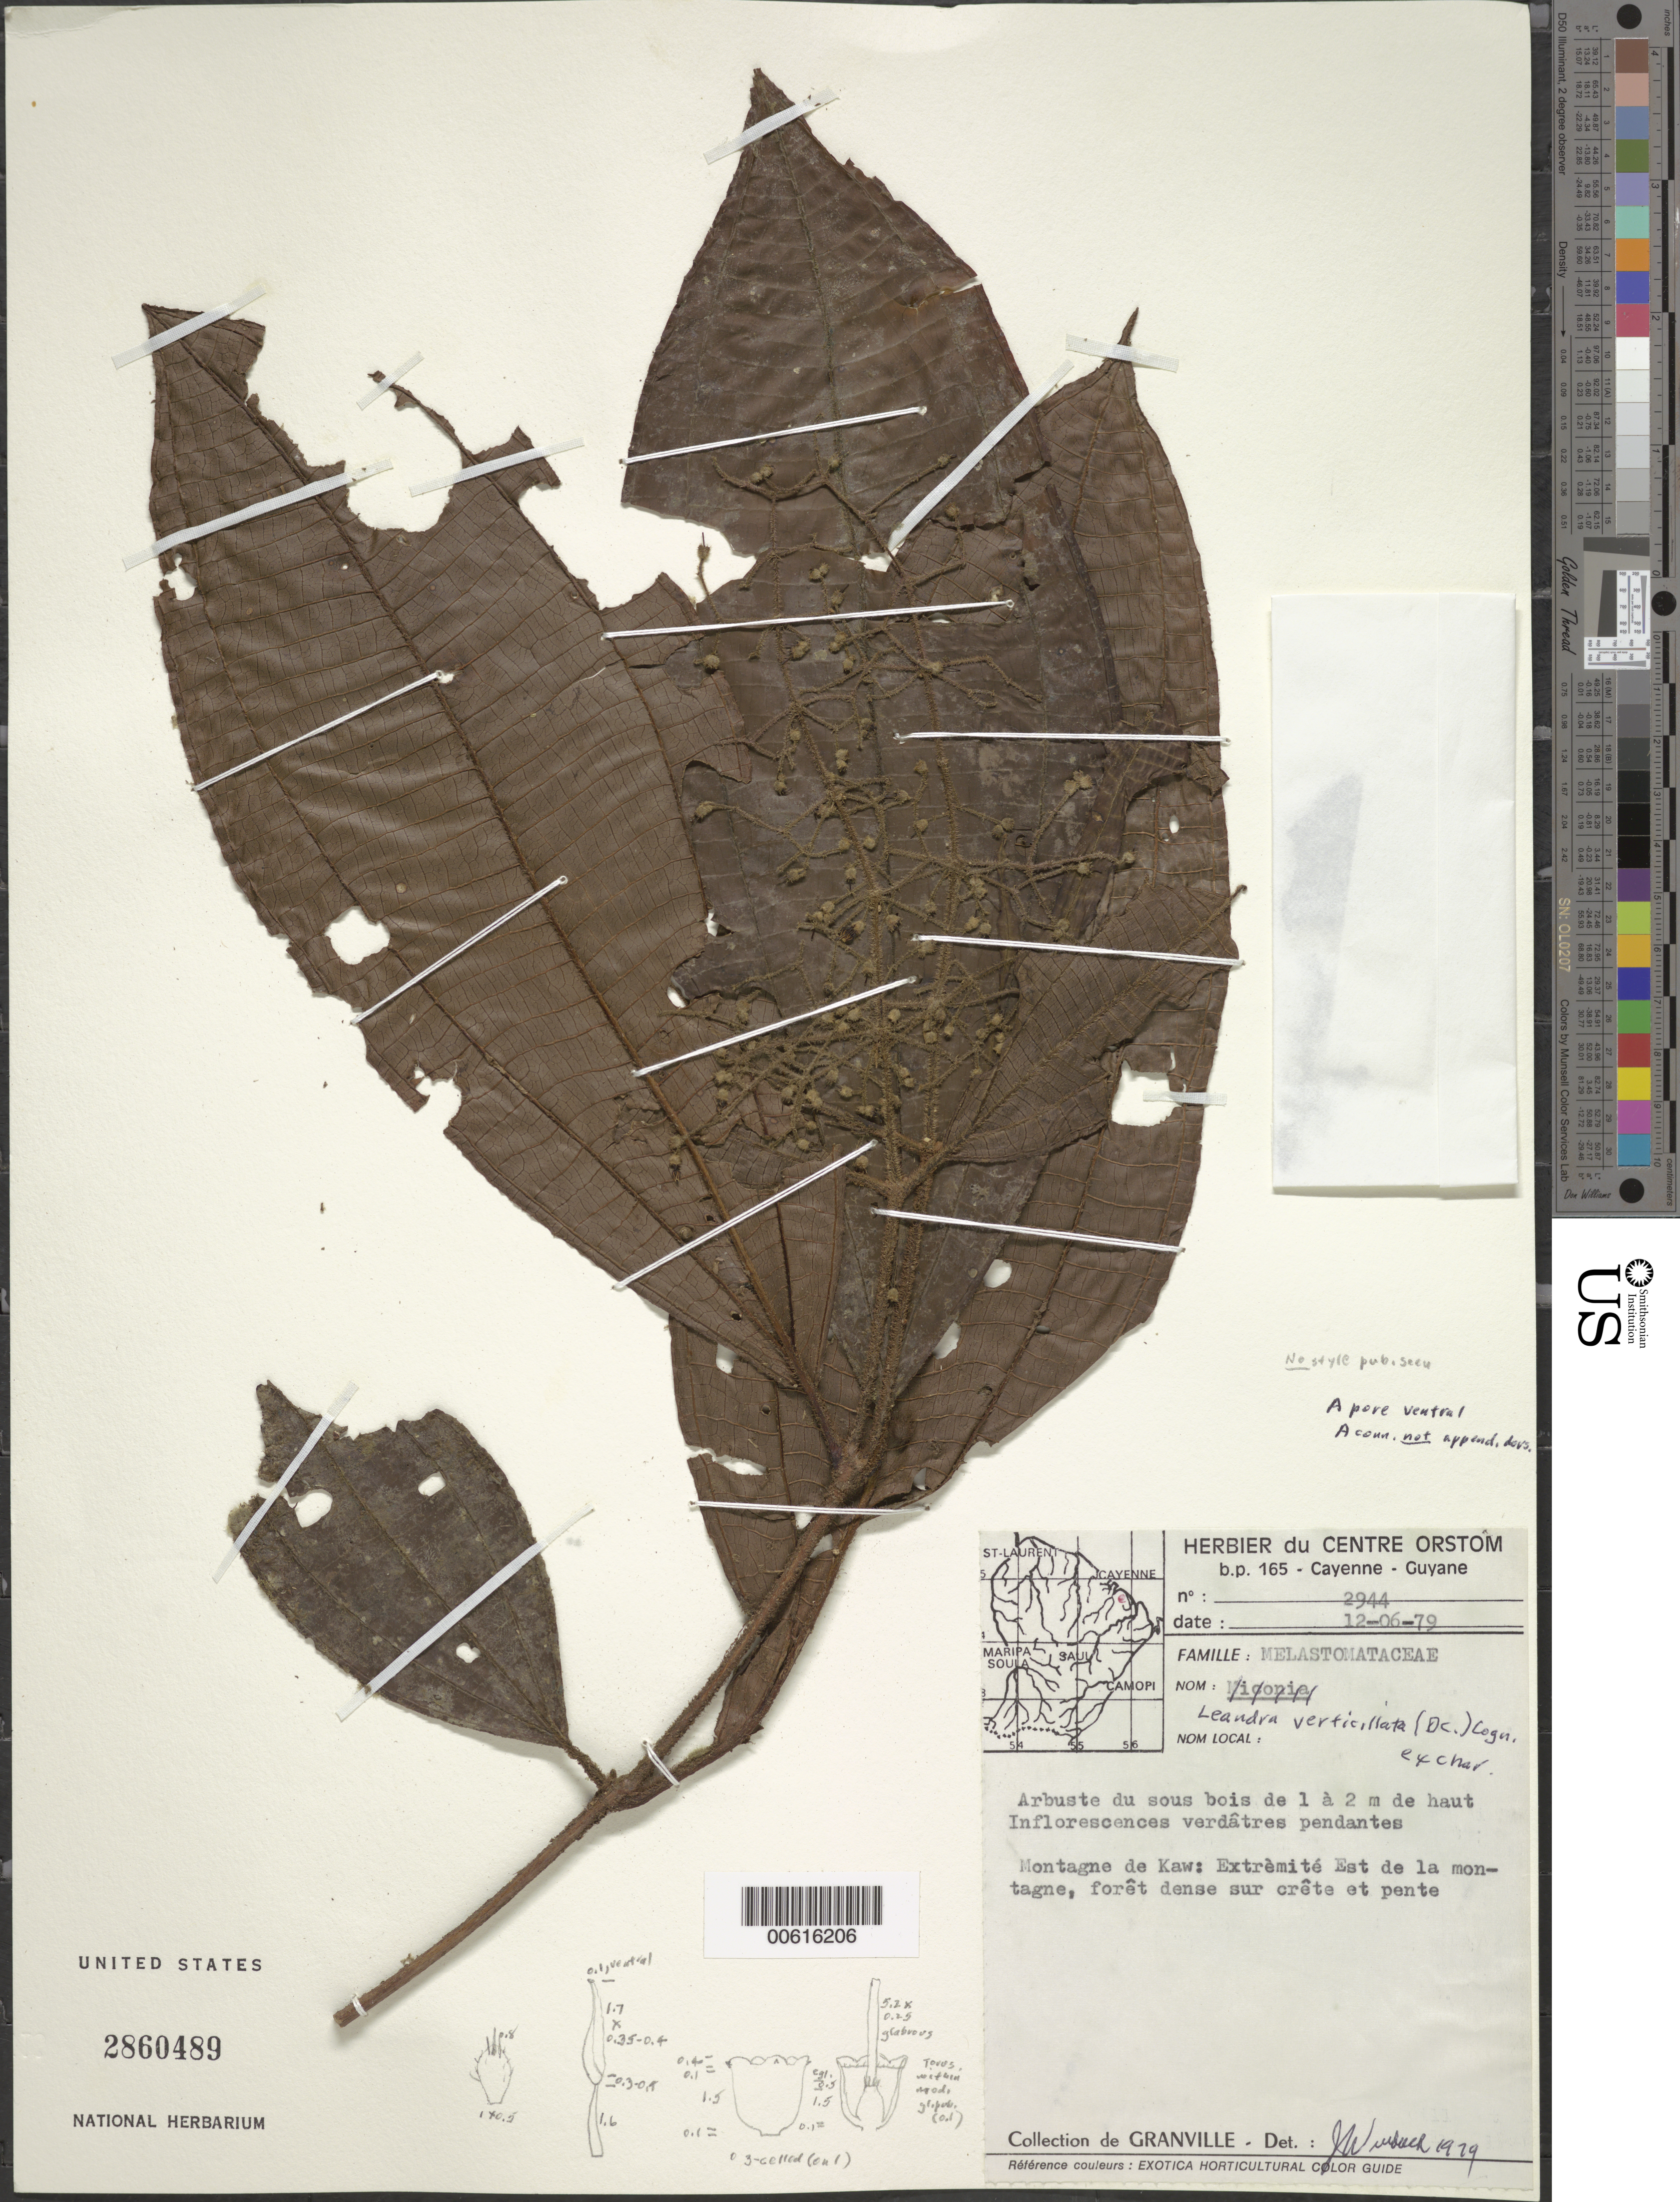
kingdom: Plantae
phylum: Tracheophyta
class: Magnoliopsida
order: Myrtales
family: Melastomataceae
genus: Leandra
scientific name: Leandra verticillata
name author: (DC.) Cogn.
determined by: Wurdack, John J., (US), US (UNITED STATES)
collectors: J.-J. de Granville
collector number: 2944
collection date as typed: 12-Jun-79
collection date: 1979-06-12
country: French Guiana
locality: Montagne de Kaw, Camp Caïman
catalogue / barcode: US 2860489